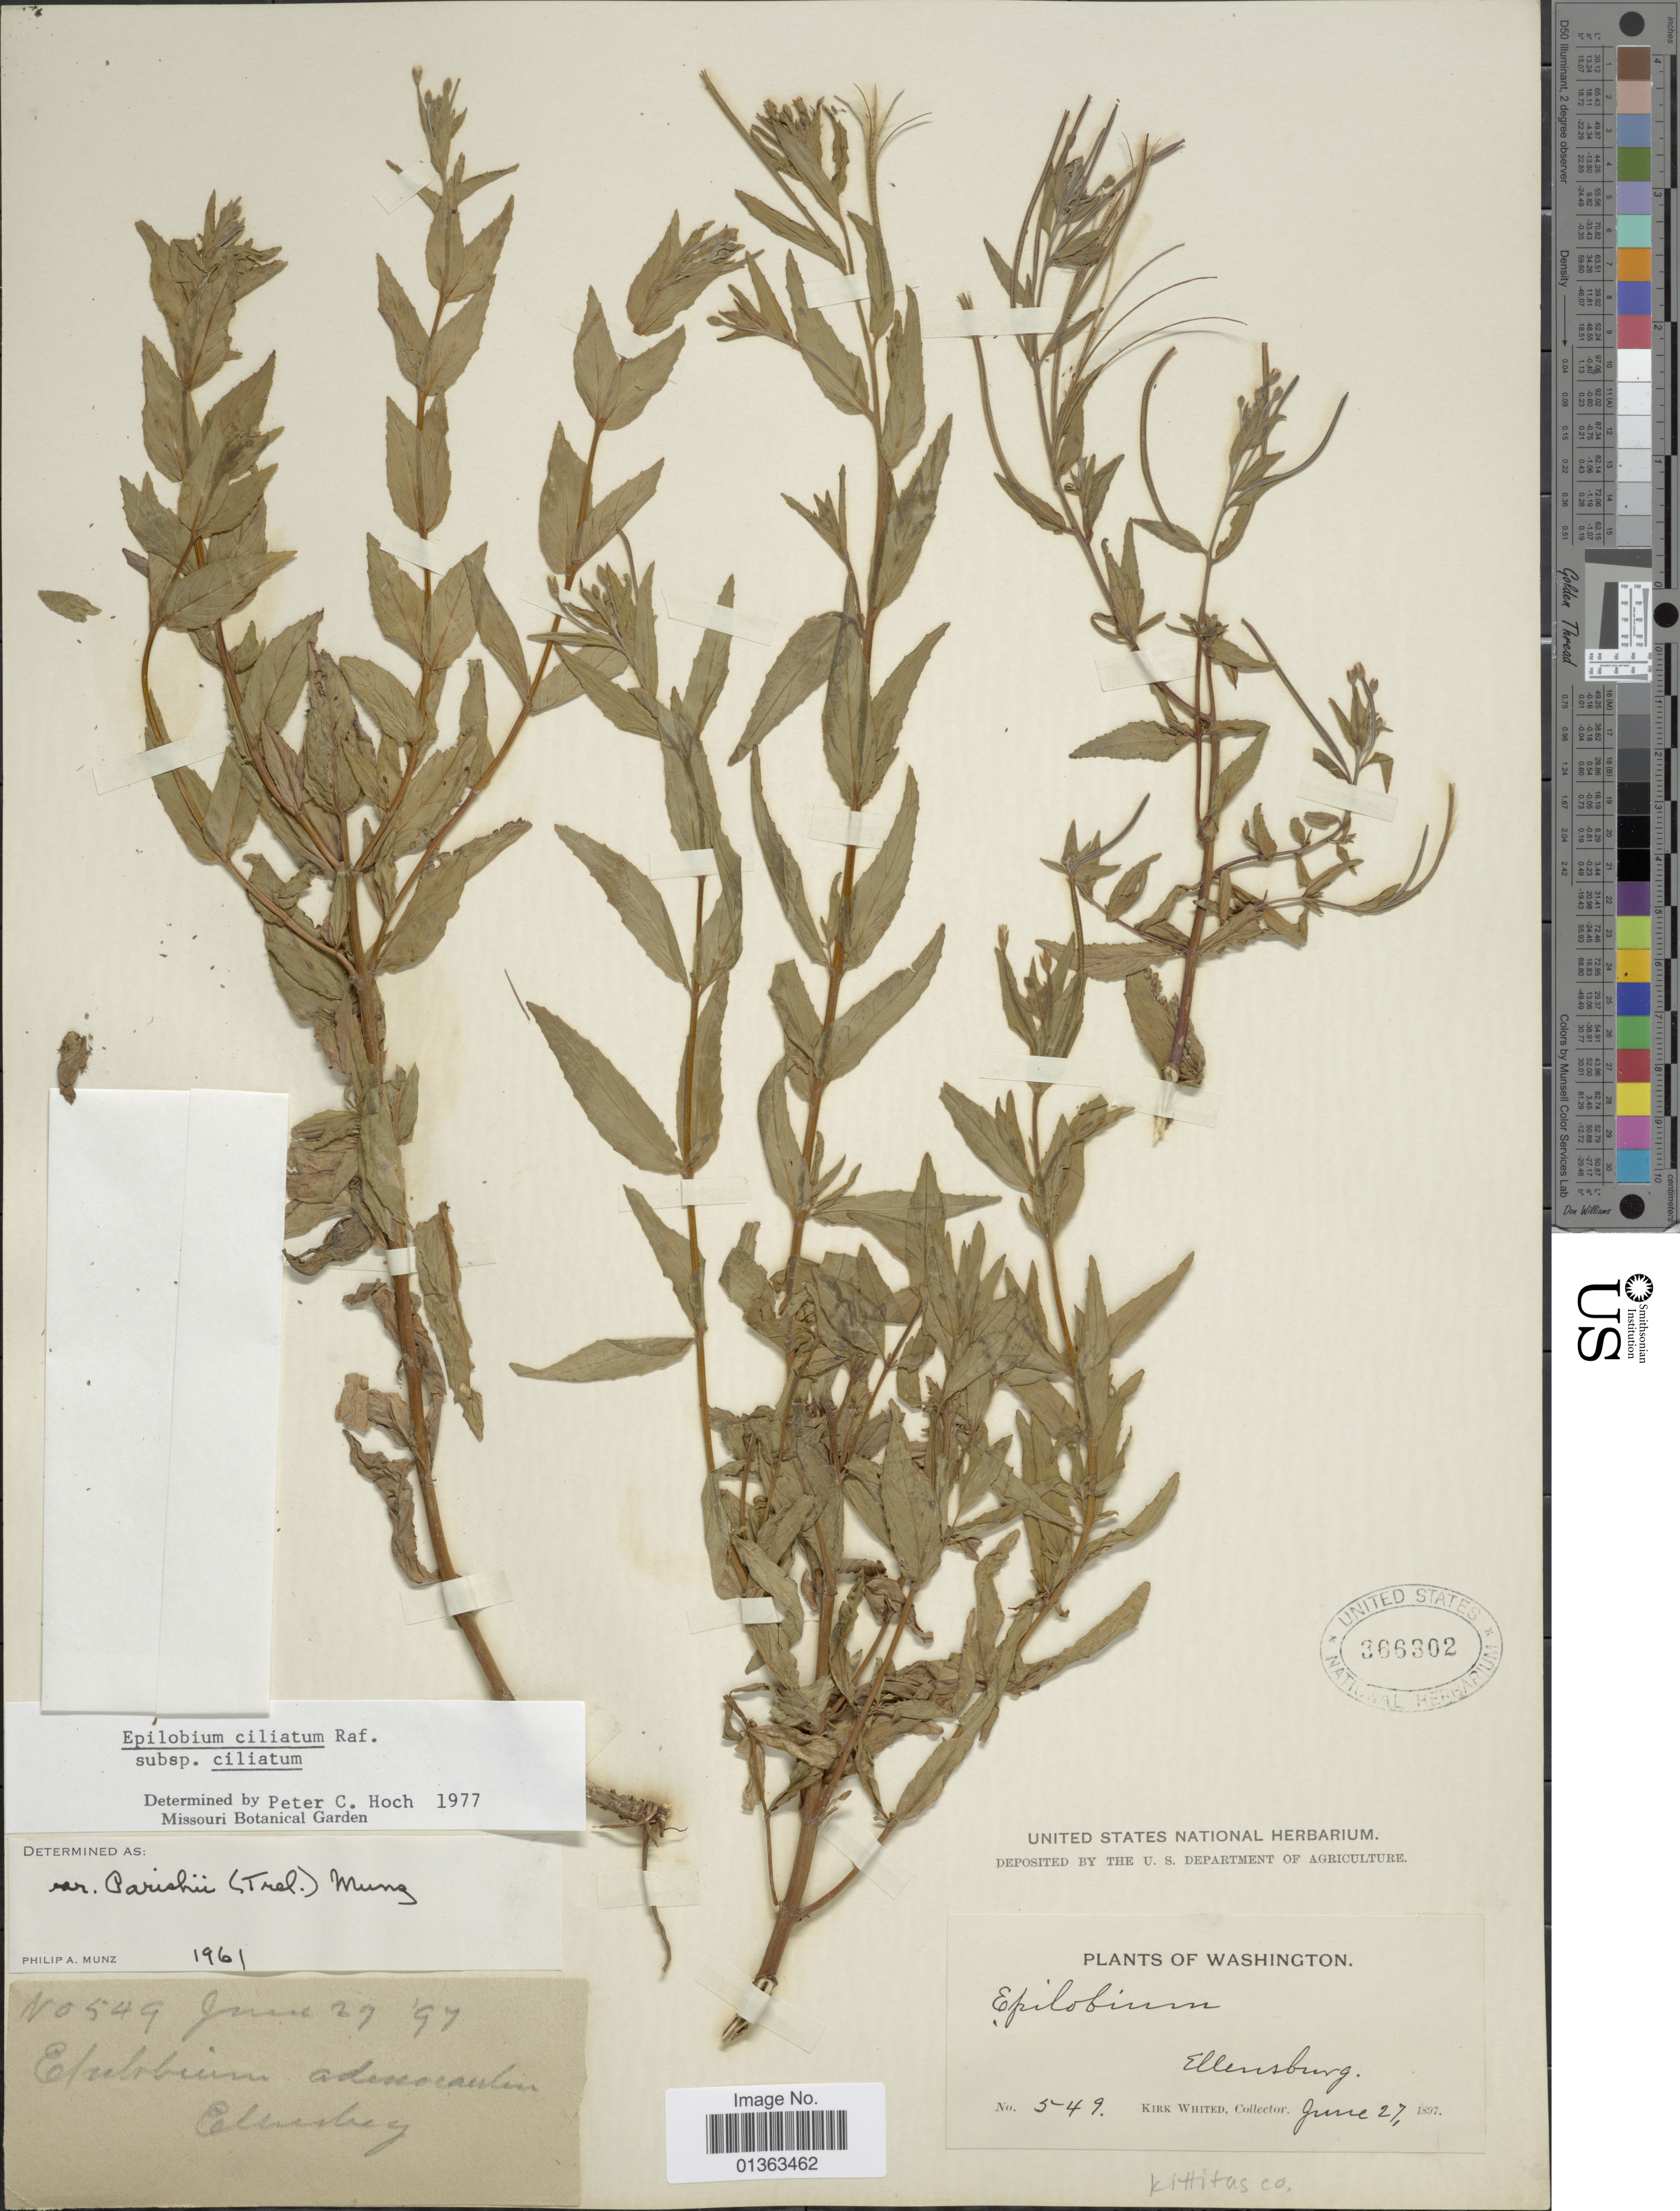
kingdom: Plantae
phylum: Tracheophyta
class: Magnoliopsida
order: Myrtales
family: Onagraceae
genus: Epilobium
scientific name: Epilobium ciliatum subsp. ciliatum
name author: Raf.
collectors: K. Whited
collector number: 549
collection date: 1897-06-27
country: United States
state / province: Washington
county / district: Kittitas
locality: Ellensburg.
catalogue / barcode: US 366302